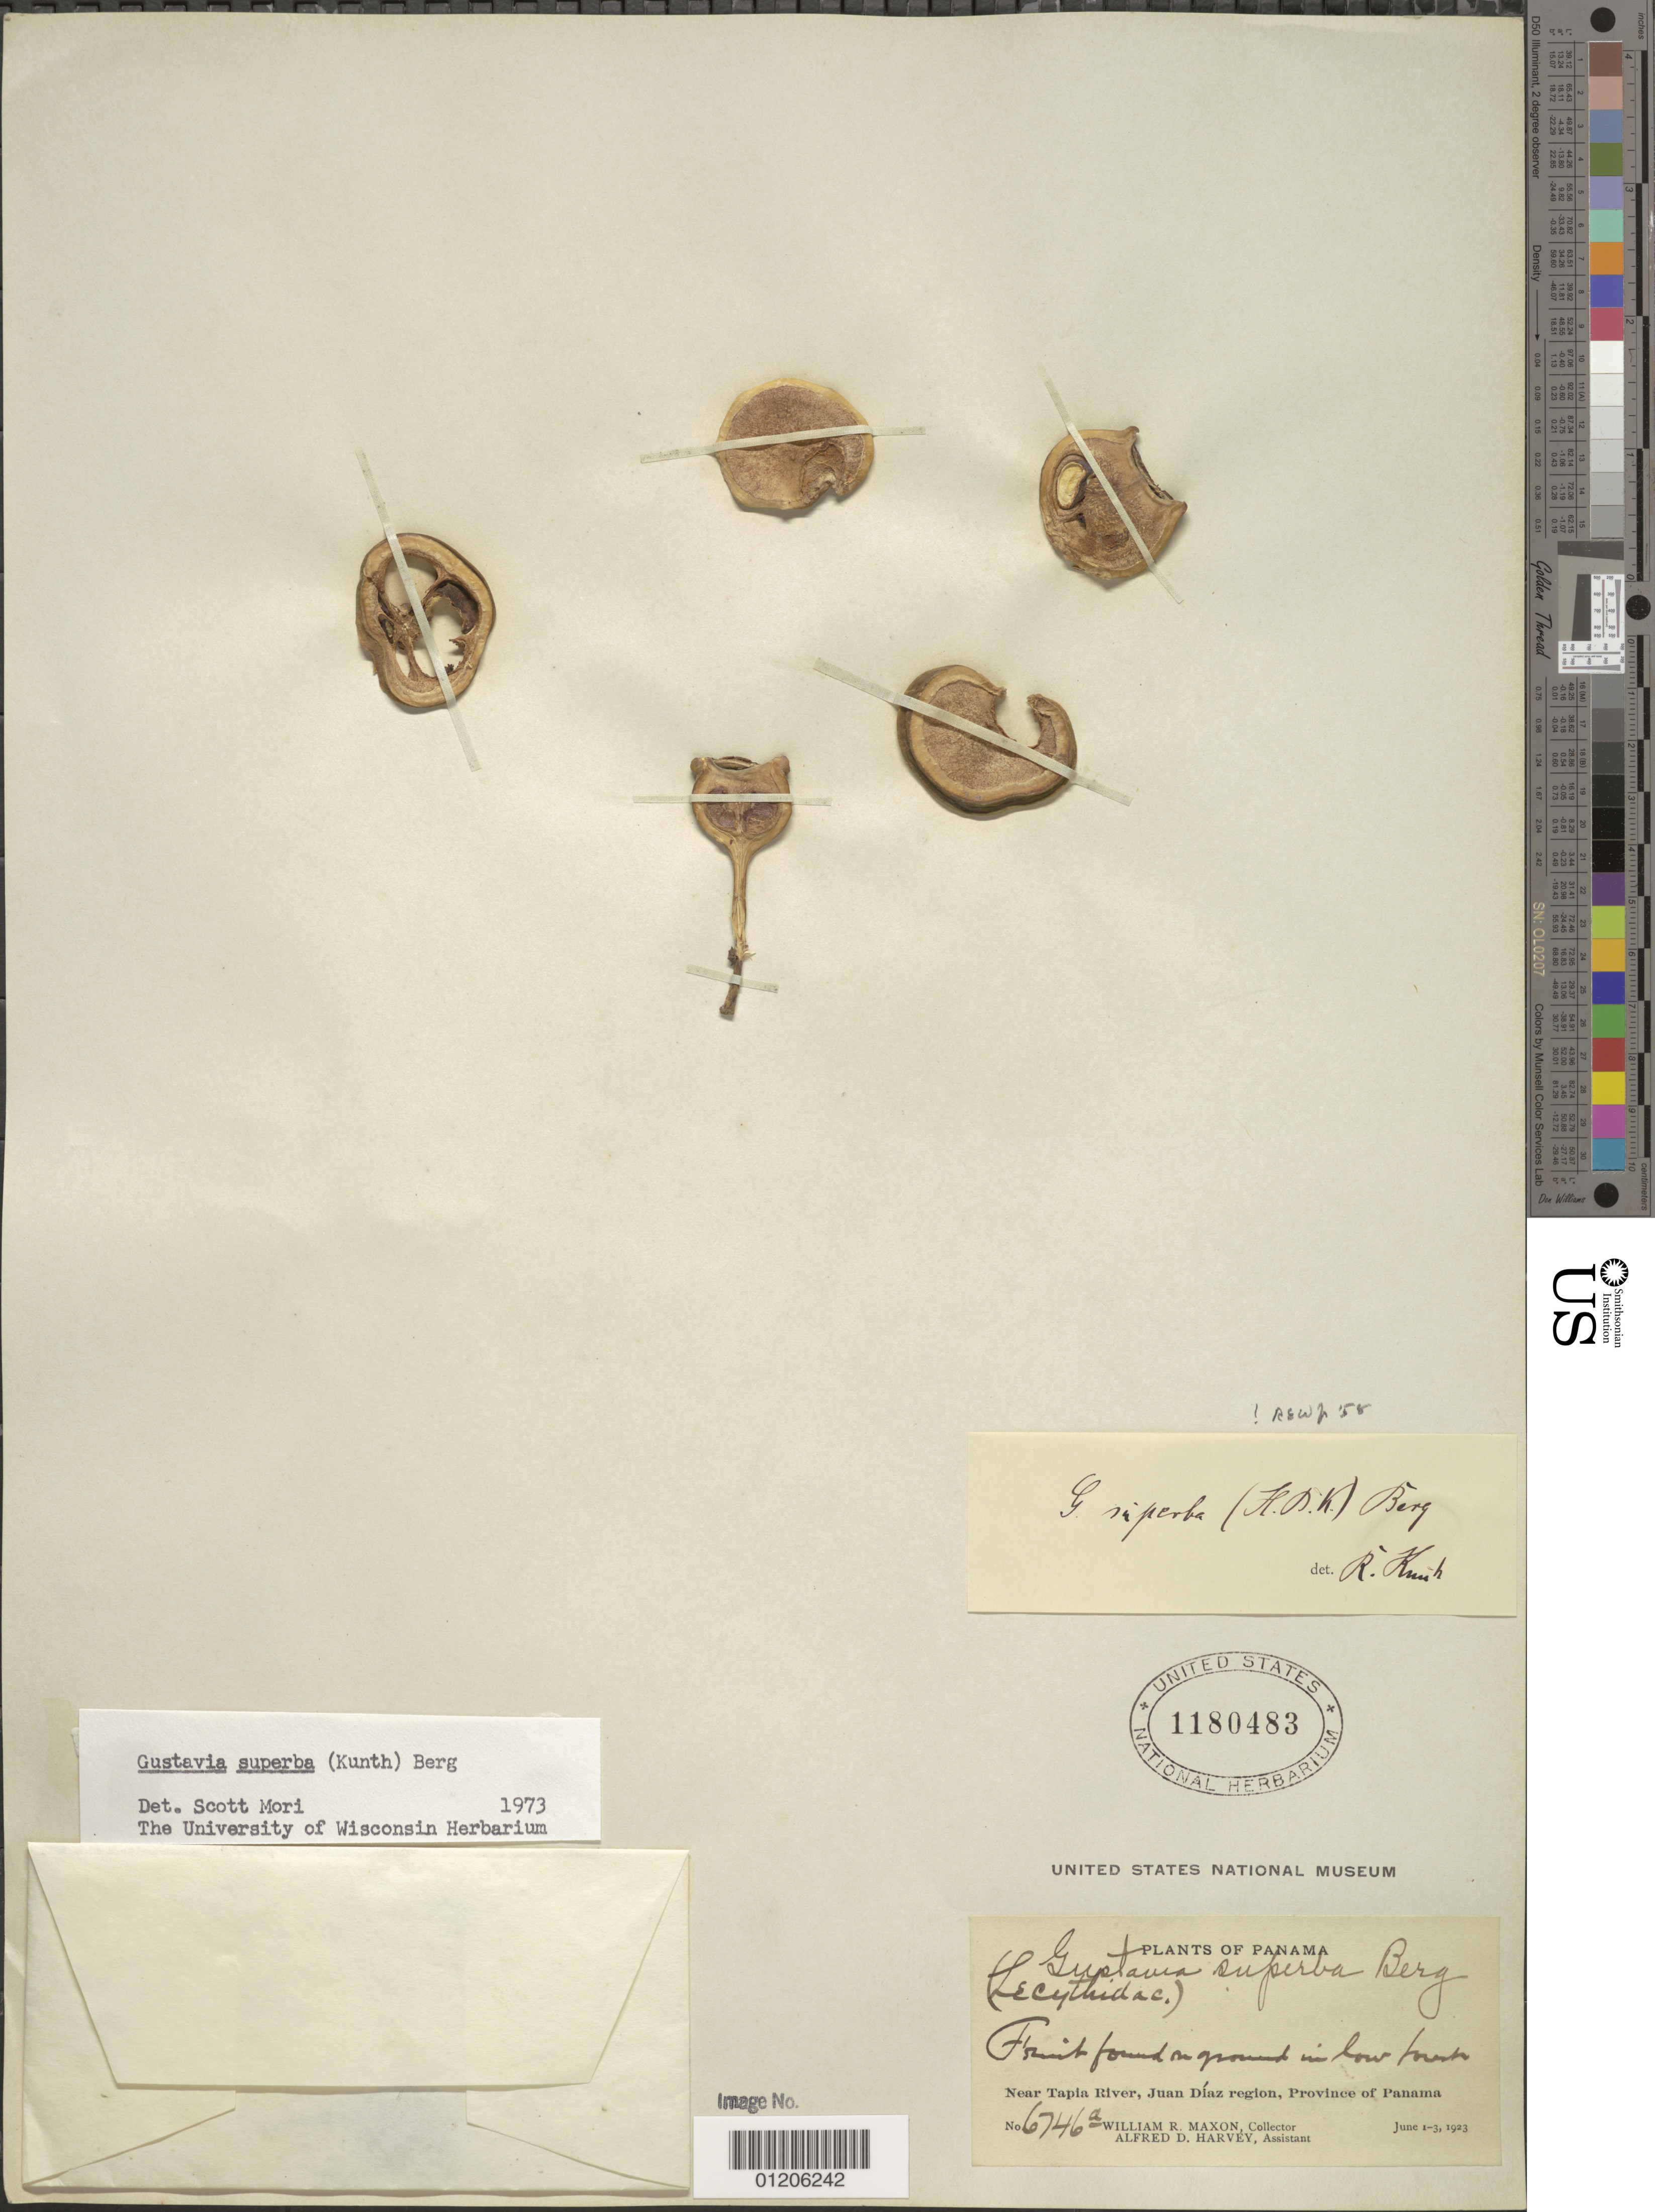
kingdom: Plantae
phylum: Tracheophyta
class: Magnoliopsida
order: Ericales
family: Lecythidaceae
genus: Gustavia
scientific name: Gustavia superba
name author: (Kunth) O. Berg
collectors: W. R. Maxon & A. D. Harvey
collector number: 6746a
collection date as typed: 01 Jun 1923 to 03 Jun 1923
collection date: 1923-06-01/1923-06-03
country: Panama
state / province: Panamá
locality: Near Tapia River, Juan Diaz Region.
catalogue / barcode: US 1180483